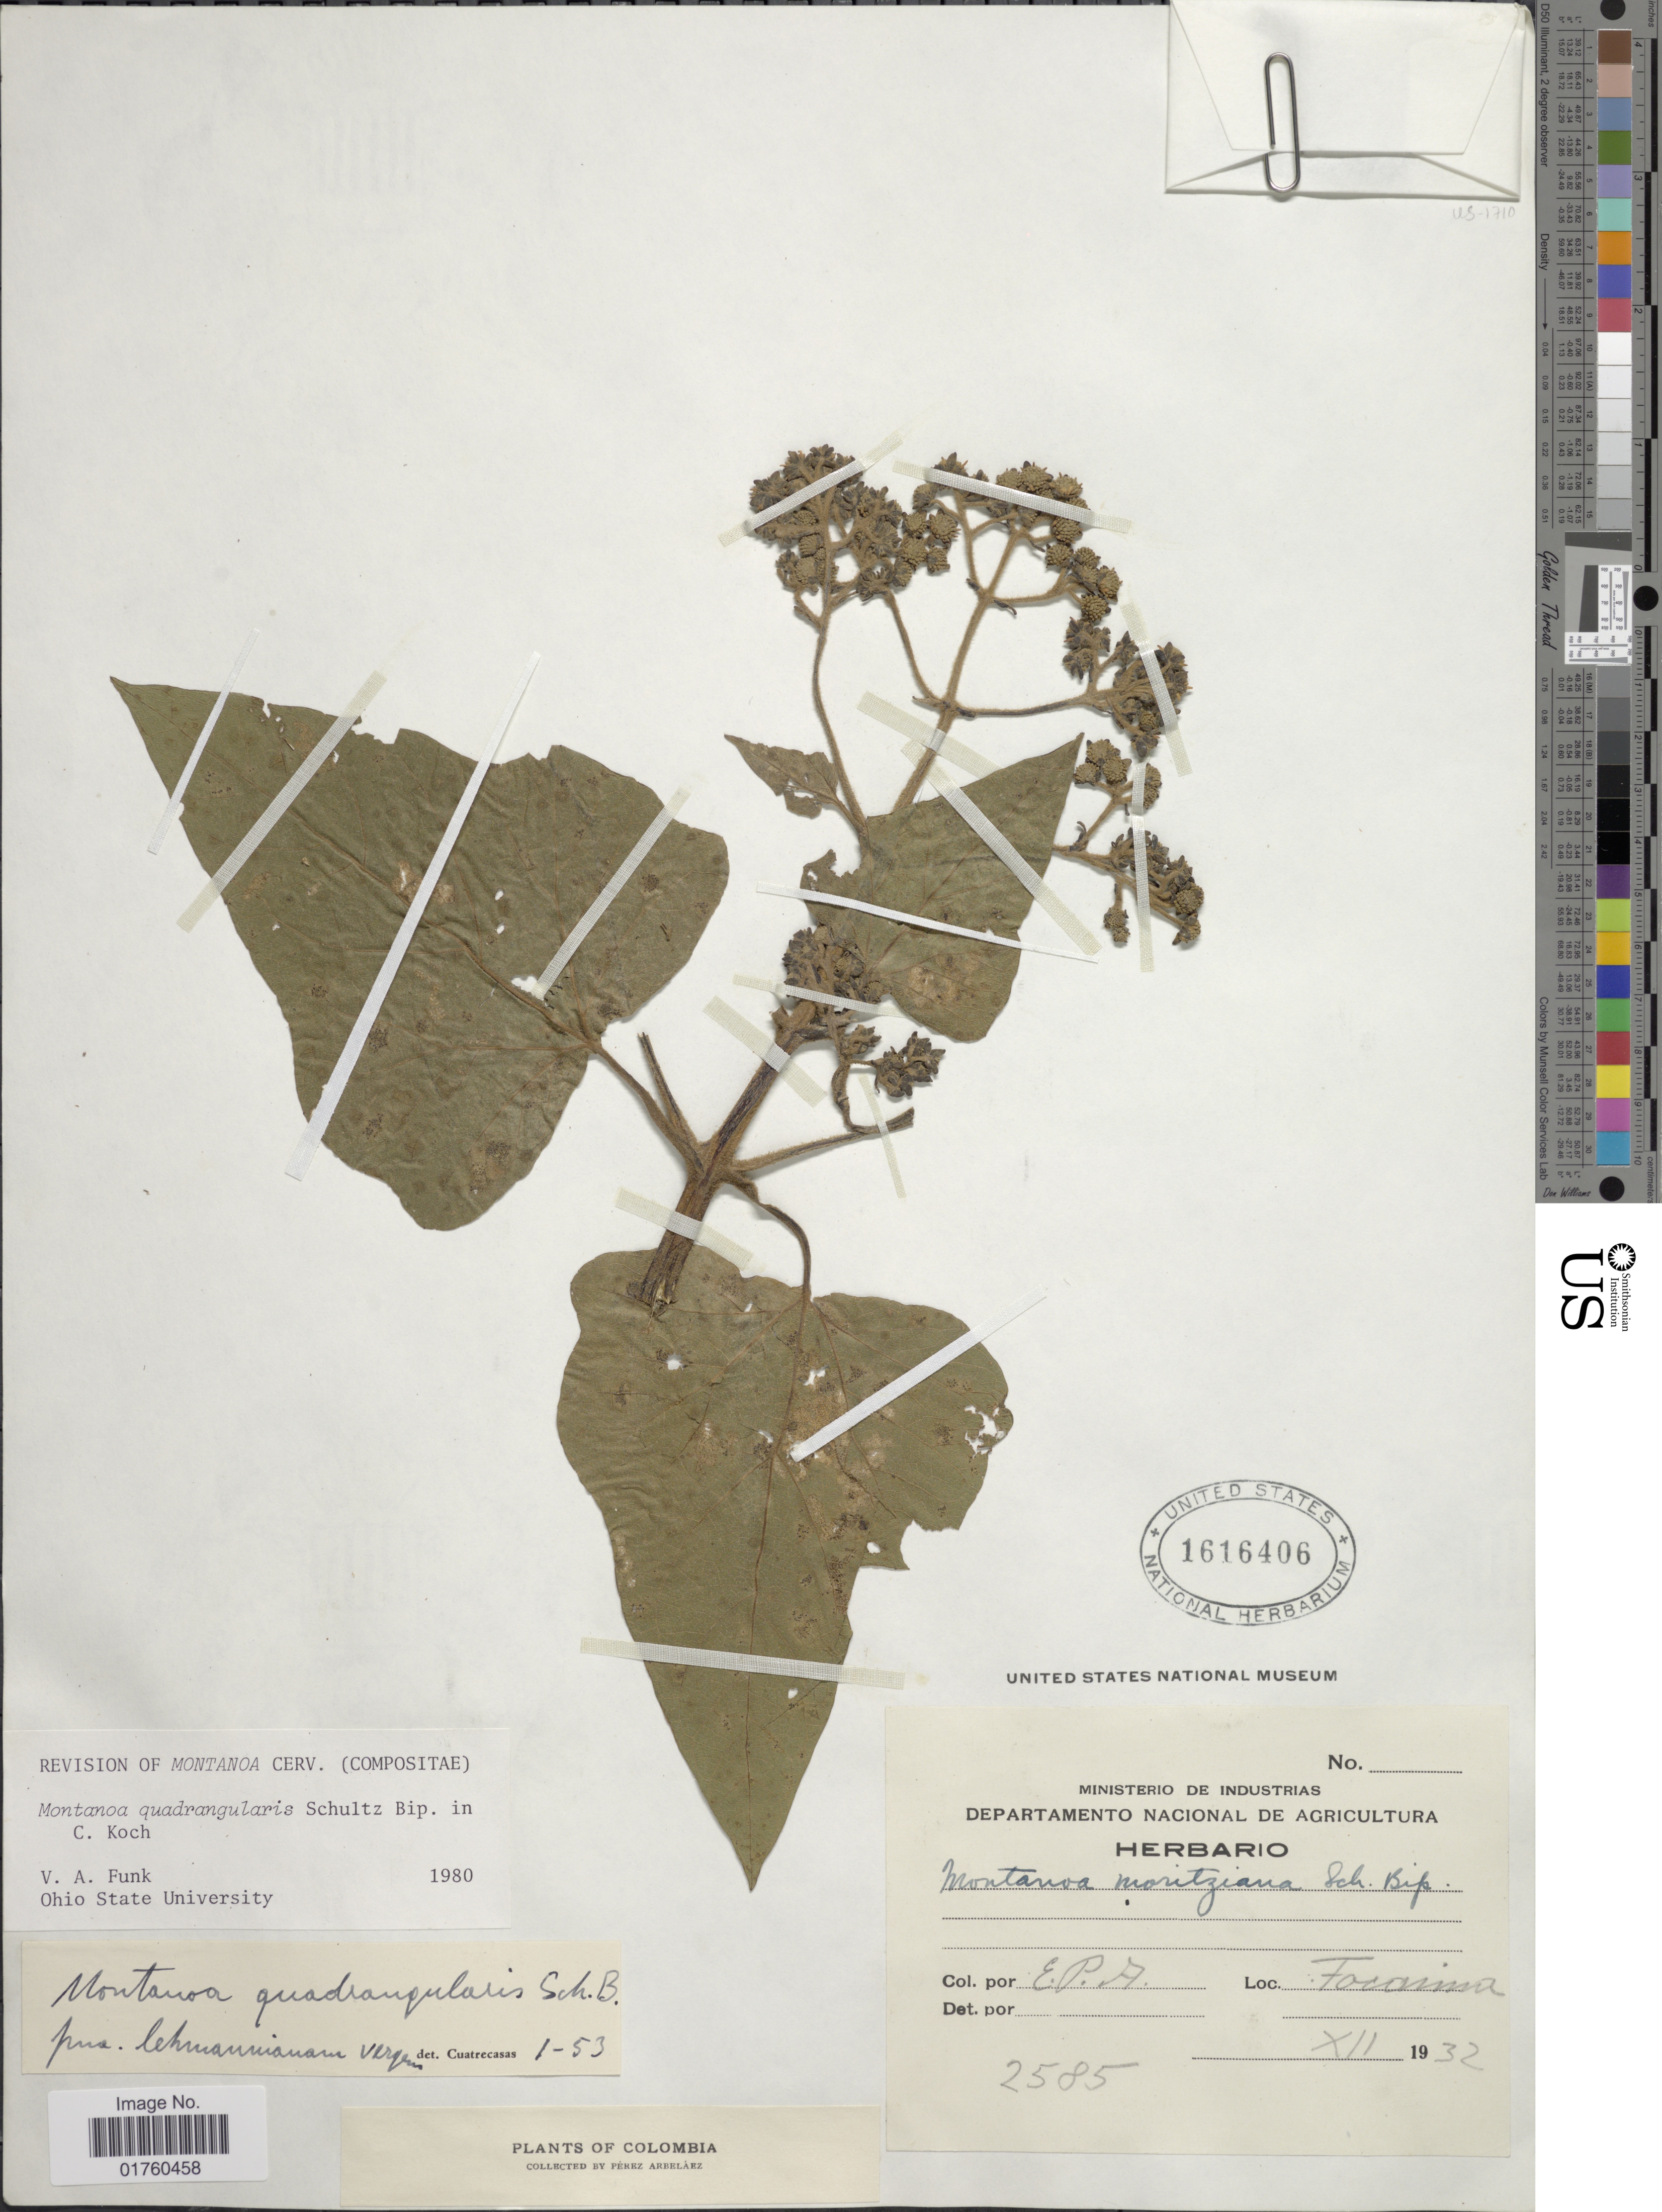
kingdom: Plantae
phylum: Tracheophyta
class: Magnoliopsida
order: Asterales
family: Asteraceae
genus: Montanoa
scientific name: Montanoa quadrangularis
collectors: E. Pérez Arbeláez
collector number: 2585*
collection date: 1932-12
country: Colombia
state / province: Cundinamarca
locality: Tocaima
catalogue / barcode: US 1616406